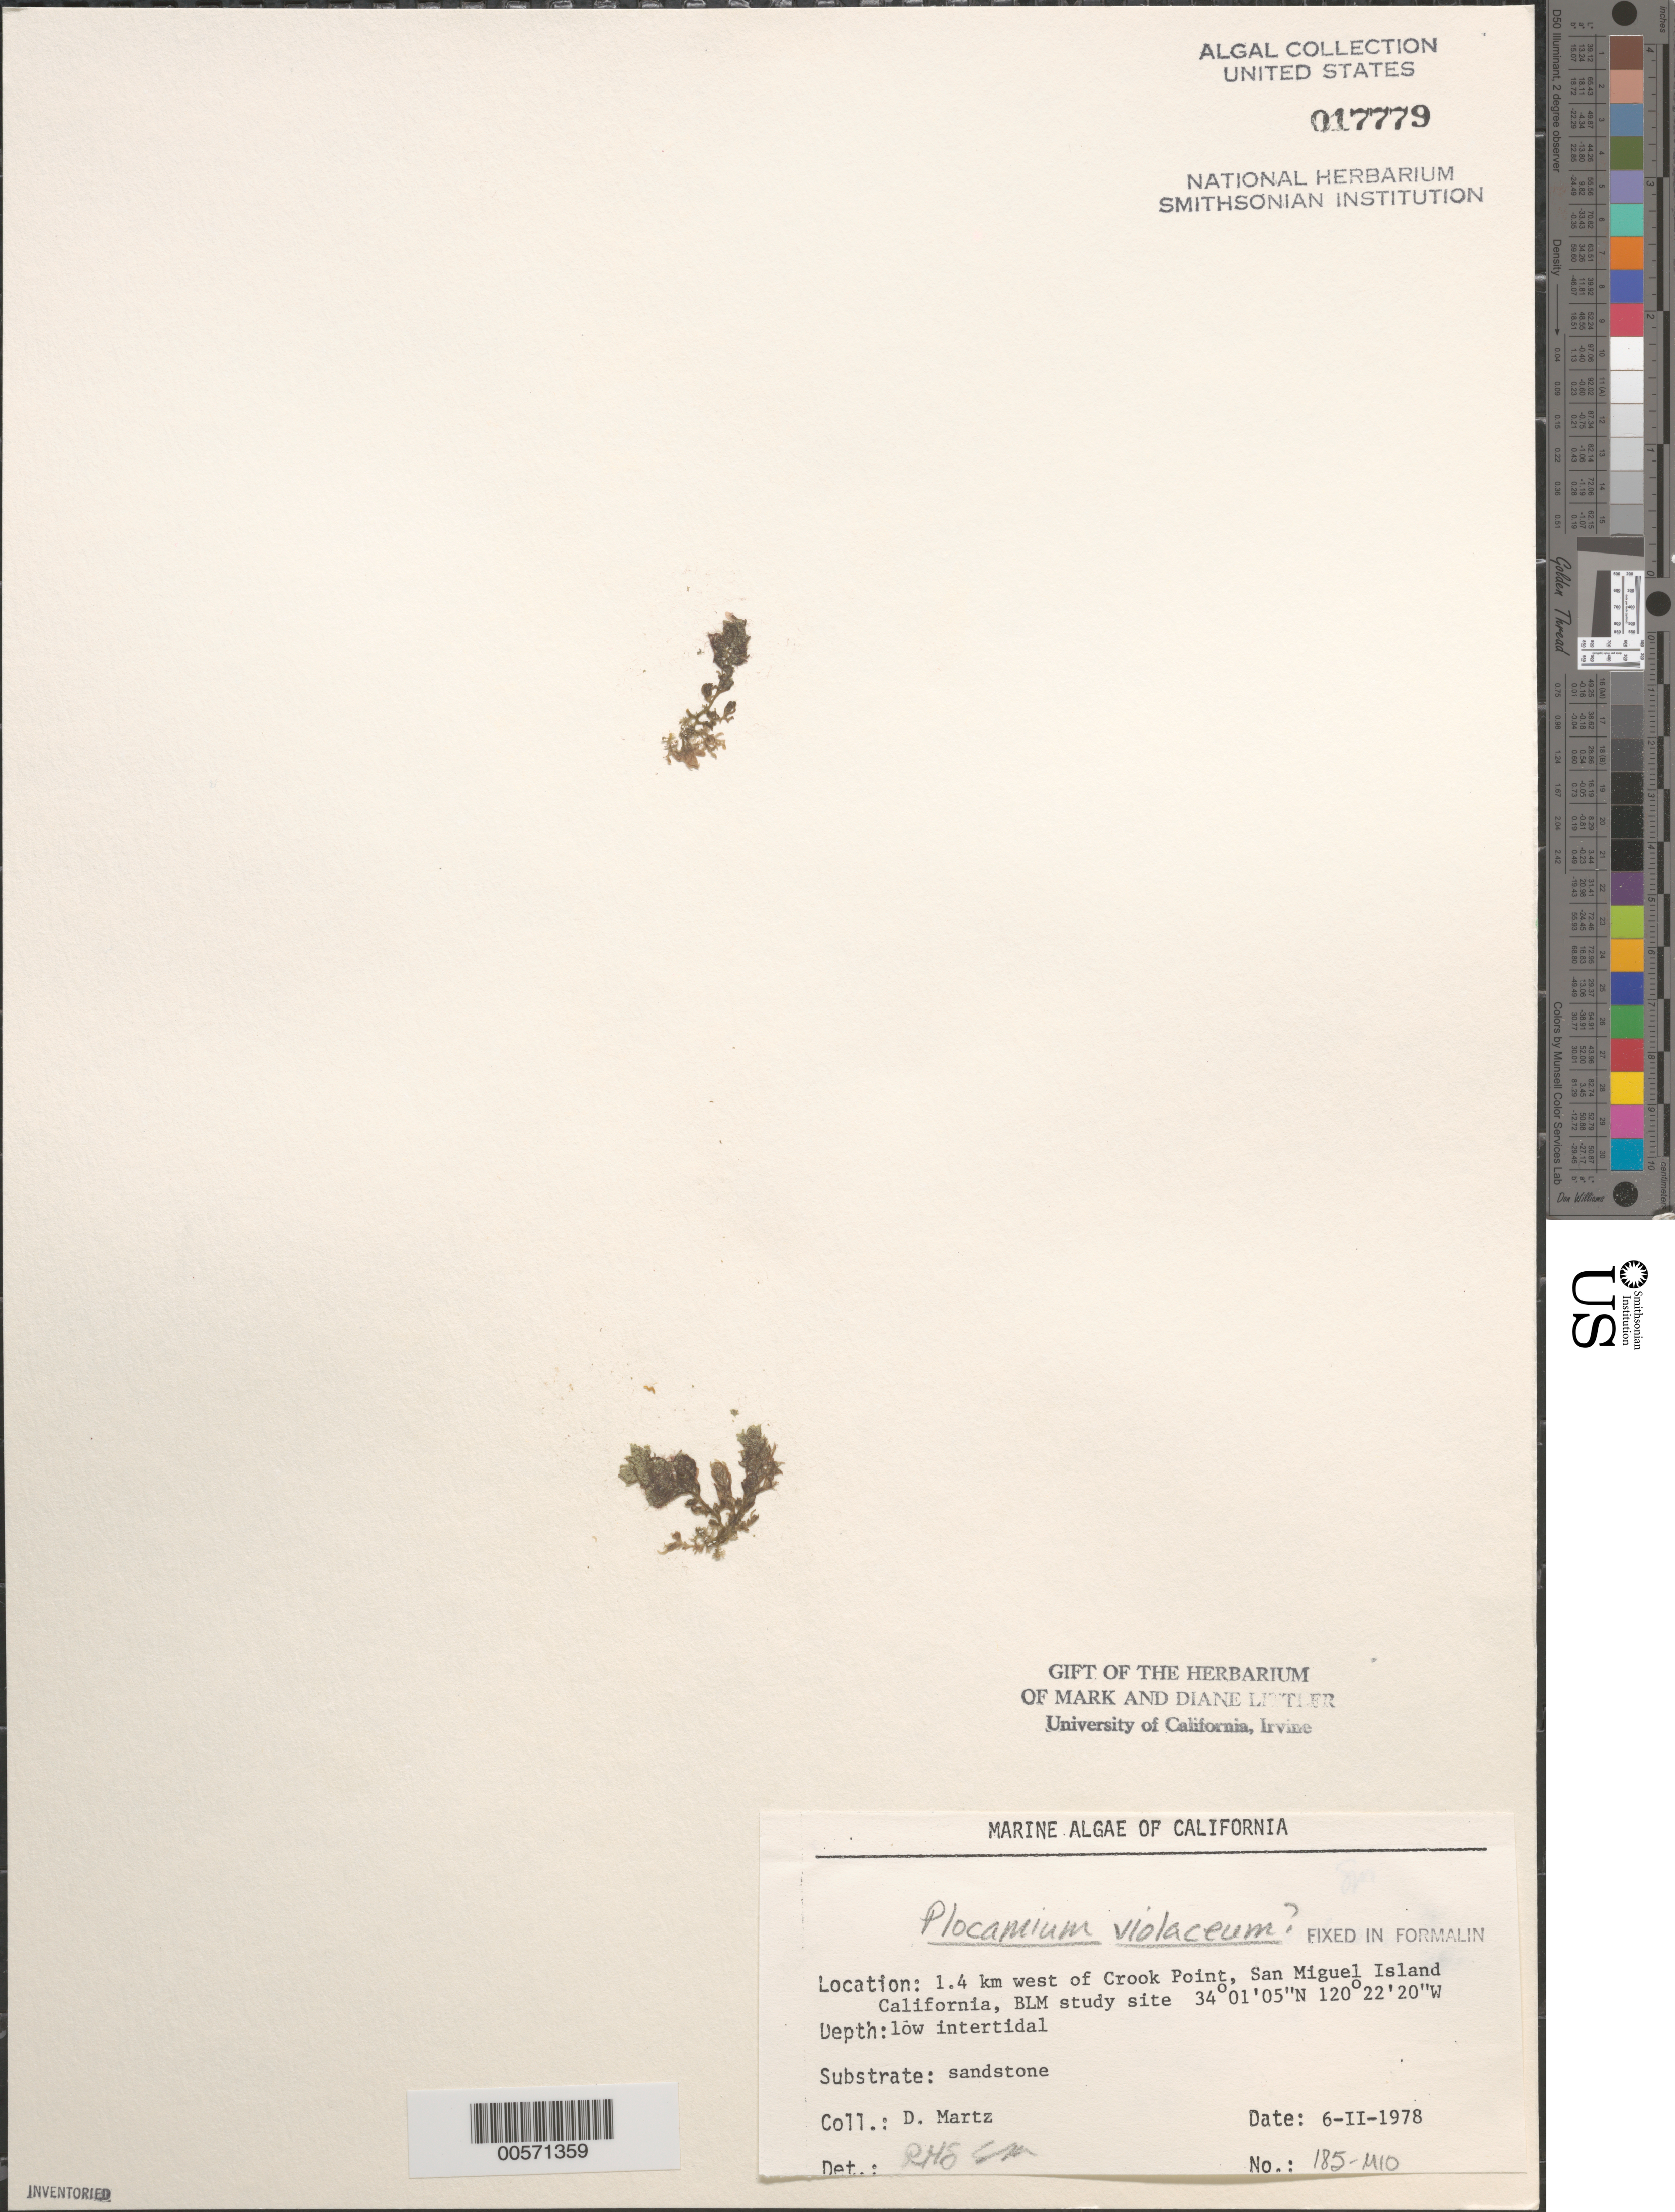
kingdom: Plantae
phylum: Rhodophyta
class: Florideophyceae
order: Plocamiales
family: Plocamiaceae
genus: Plocamium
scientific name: Plocamium violaceum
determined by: Sims, Robert H.; Murray, S. N.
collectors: D. Martz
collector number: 185-mio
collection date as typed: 06 Feb 1978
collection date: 1978-02-06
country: United States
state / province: California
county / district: Santa Barbara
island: San Miguel Island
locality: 1.4 km north of Crook Point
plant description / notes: BLM-SOCALBIGHT Rocky Intertidal Survey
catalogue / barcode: US 17779